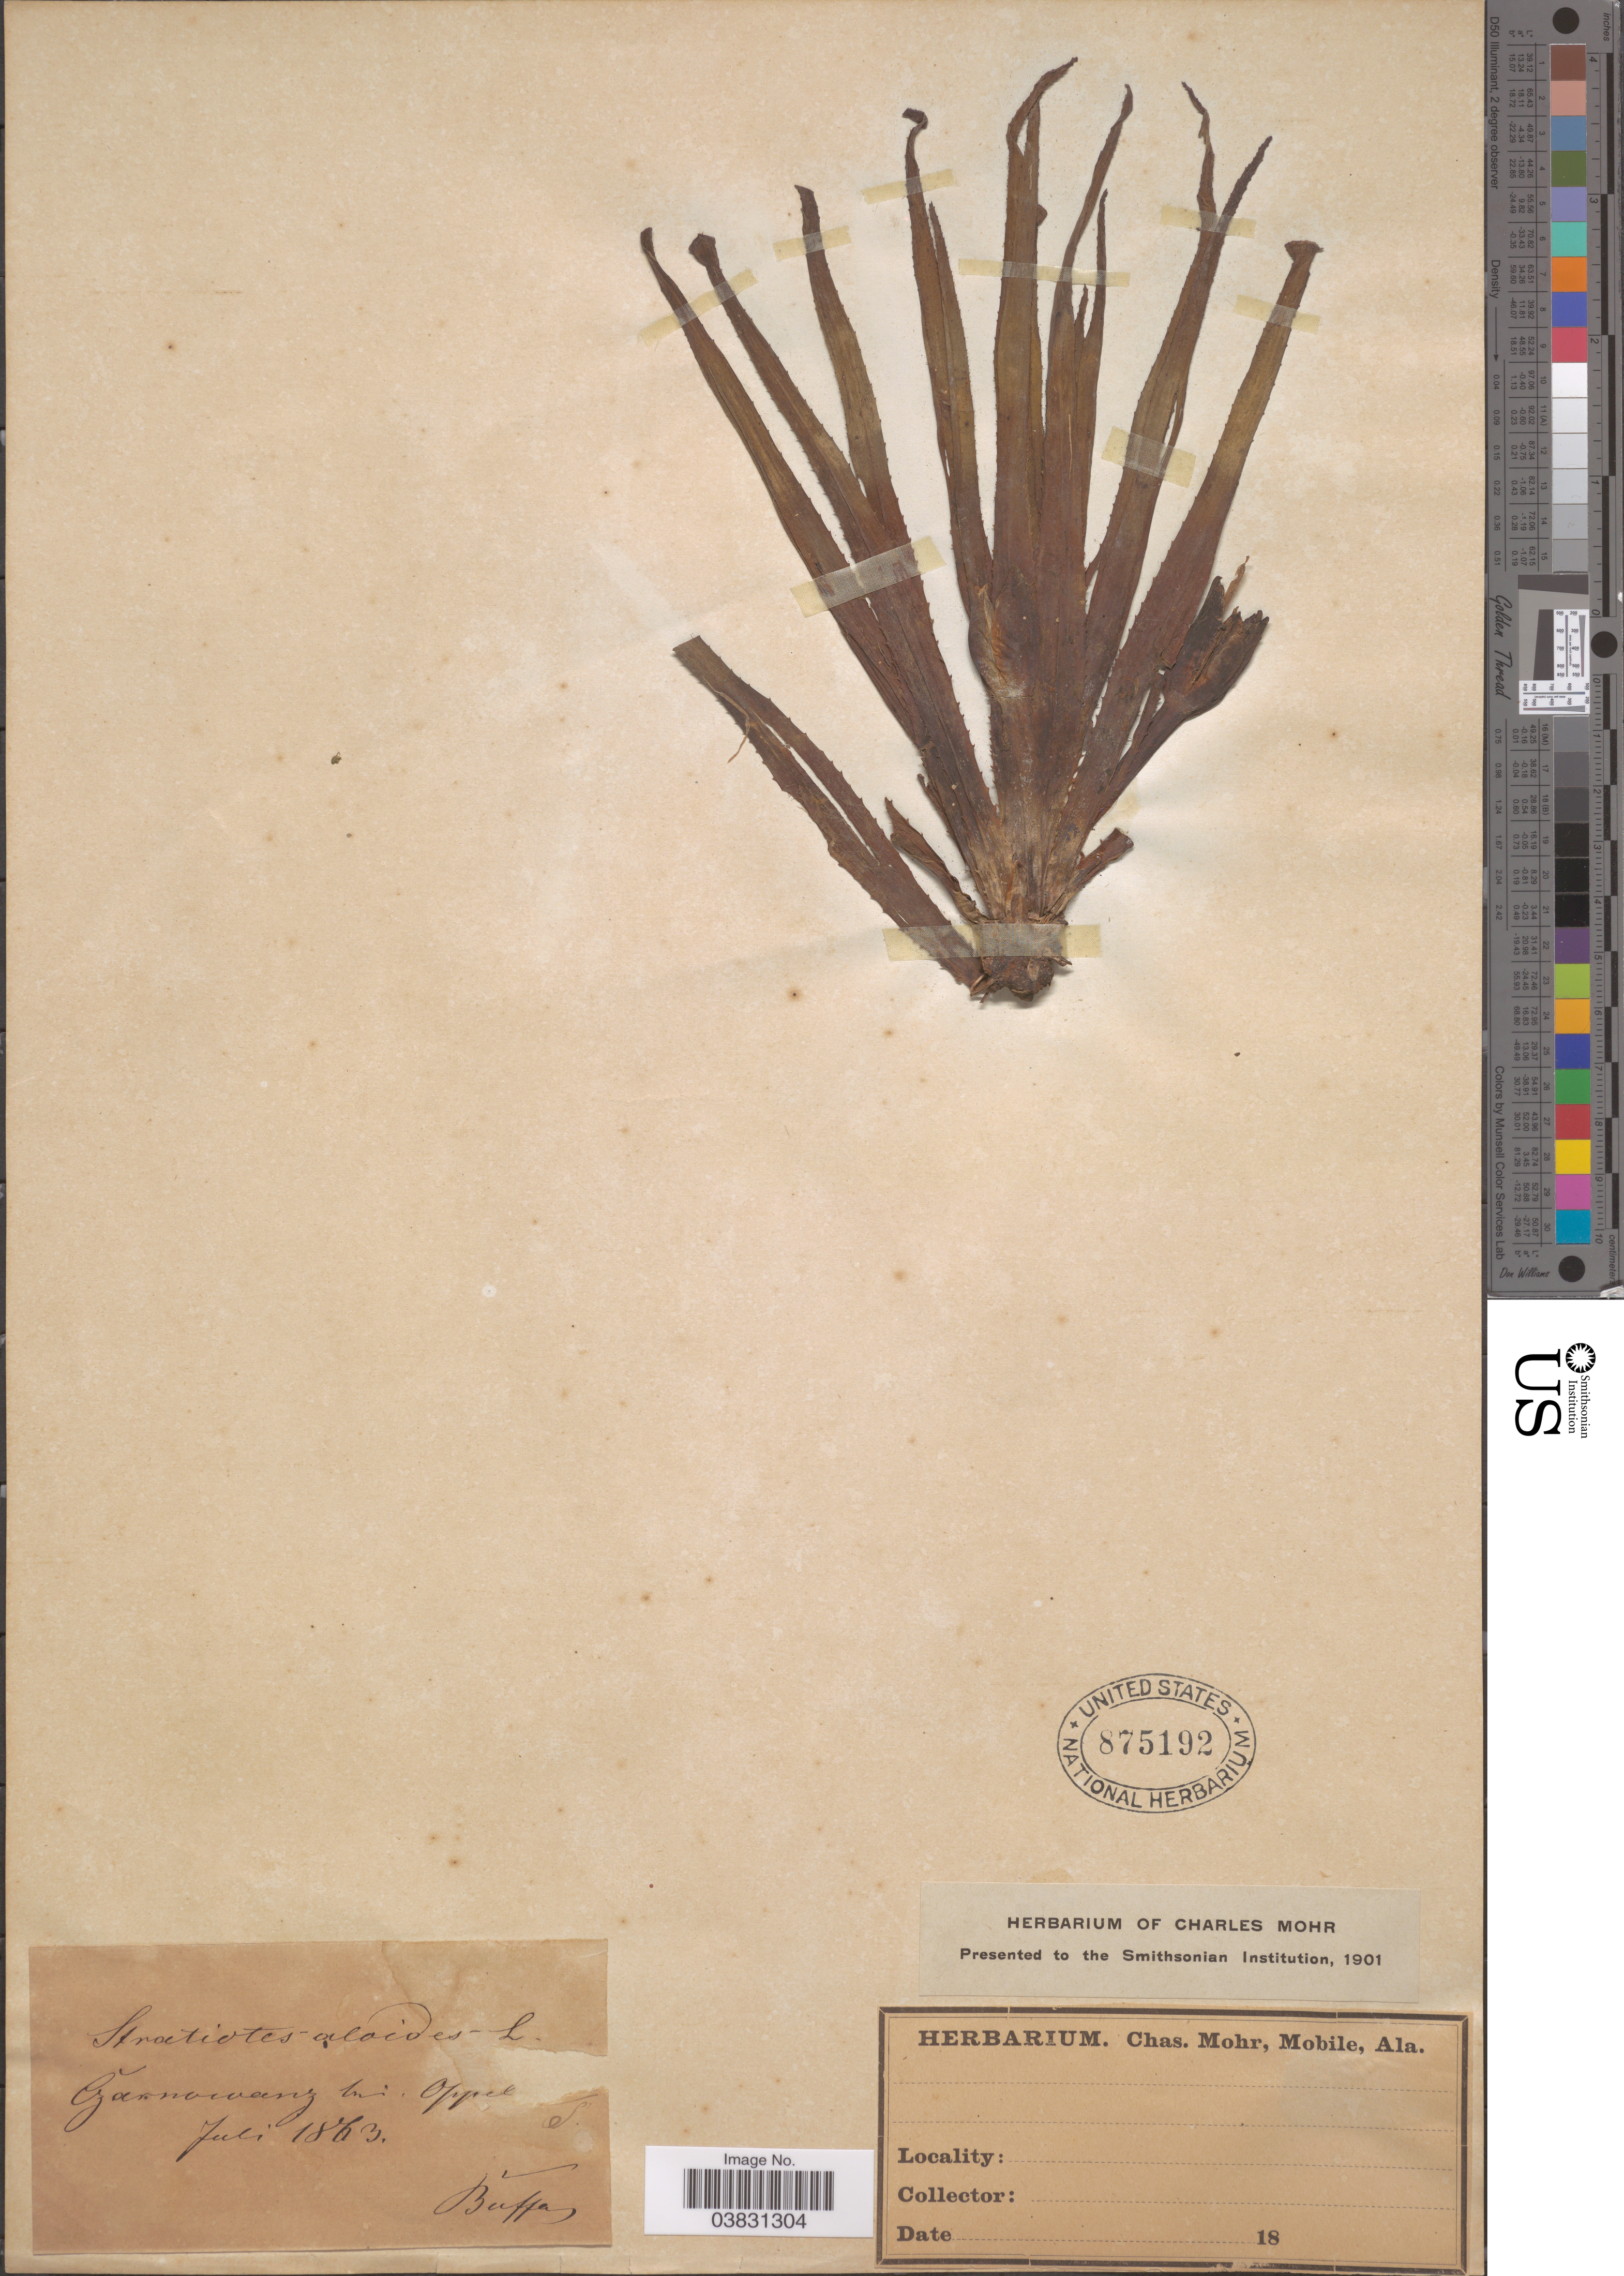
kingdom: Plantae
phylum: Tracheophyta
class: Liliopsida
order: Alismatales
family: Hydrocharitaceae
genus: Stratiotes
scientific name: Stratiotes aloides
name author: L.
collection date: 1863-07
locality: Gărnowanz [interpreted] bei [interpreted] Oppel [interpreted].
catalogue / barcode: US 875192